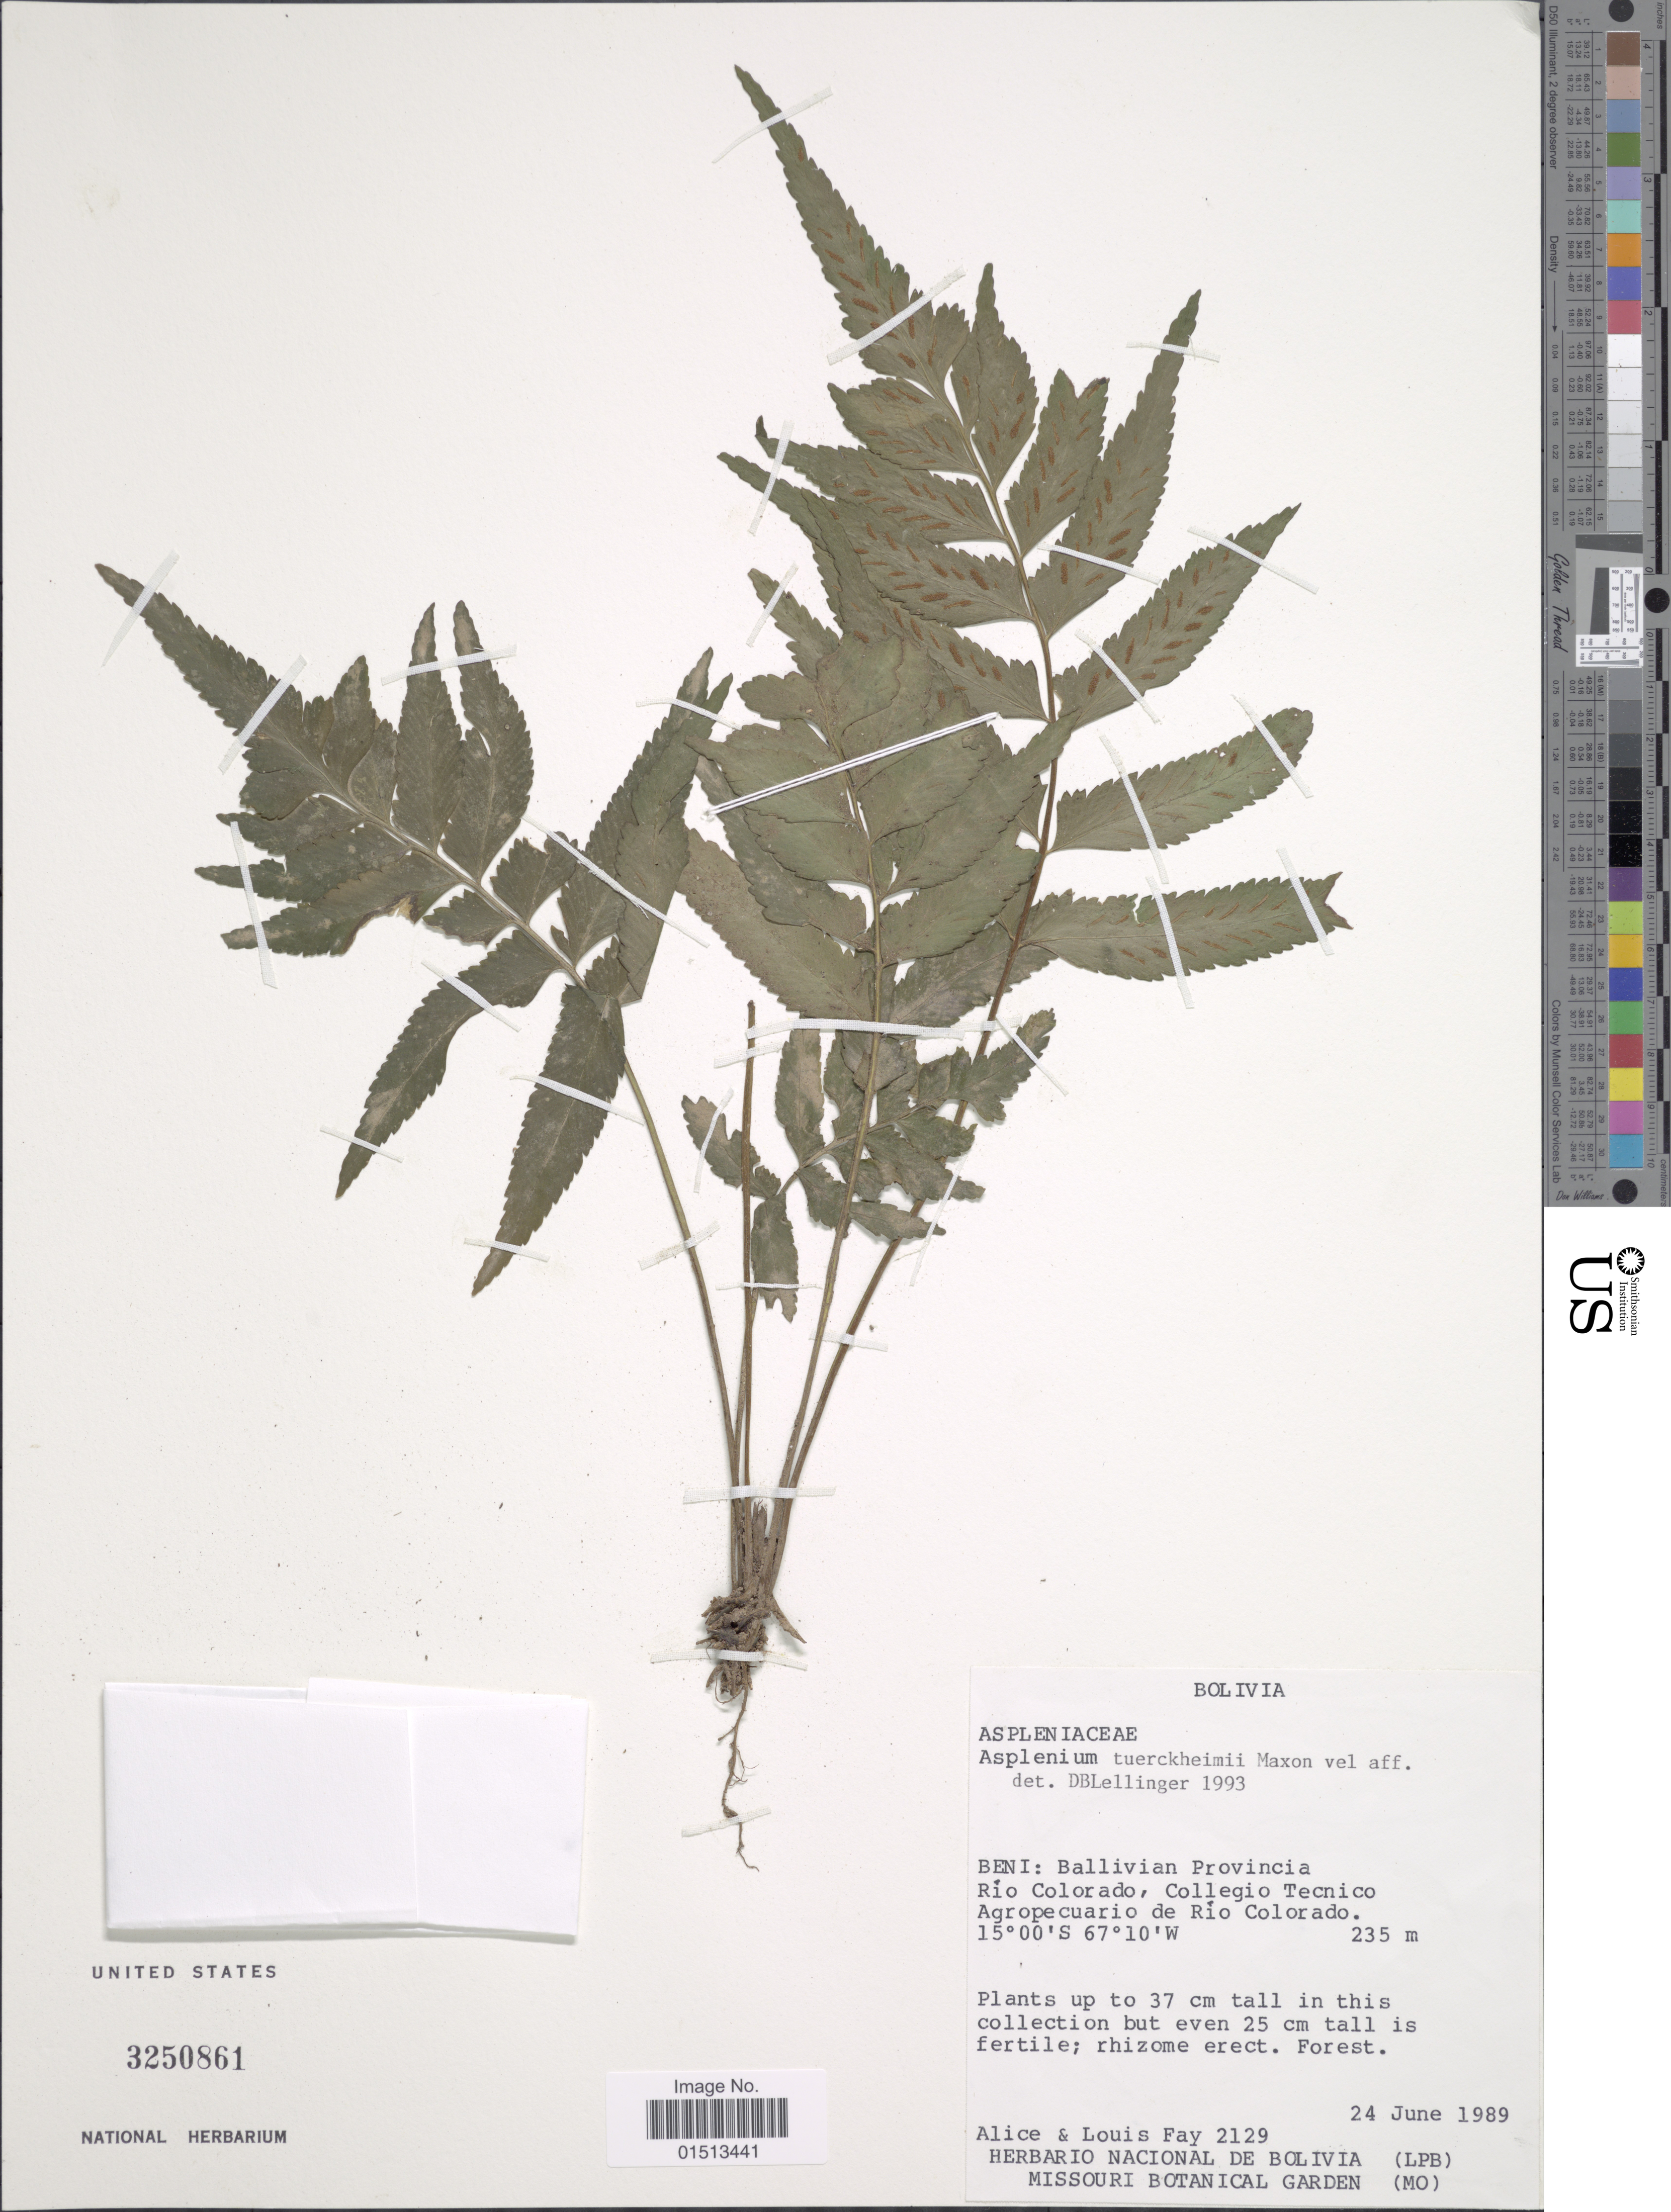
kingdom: Plantae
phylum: Tracheophyta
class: Polypodiopsida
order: Polypodiales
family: Aspleniaceae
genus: Asplenium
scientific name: Asplenium tuerckheimii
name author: Maxon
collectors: A. Fay & L. Fay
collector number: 2129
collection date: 1989-06-24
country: Bolivia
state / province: Beni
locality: Ballivian Provincia, Rio Colorado, Collegio Tecnico Agropecuario de Rio Colorado.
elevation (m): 235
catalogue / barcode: US 3250861